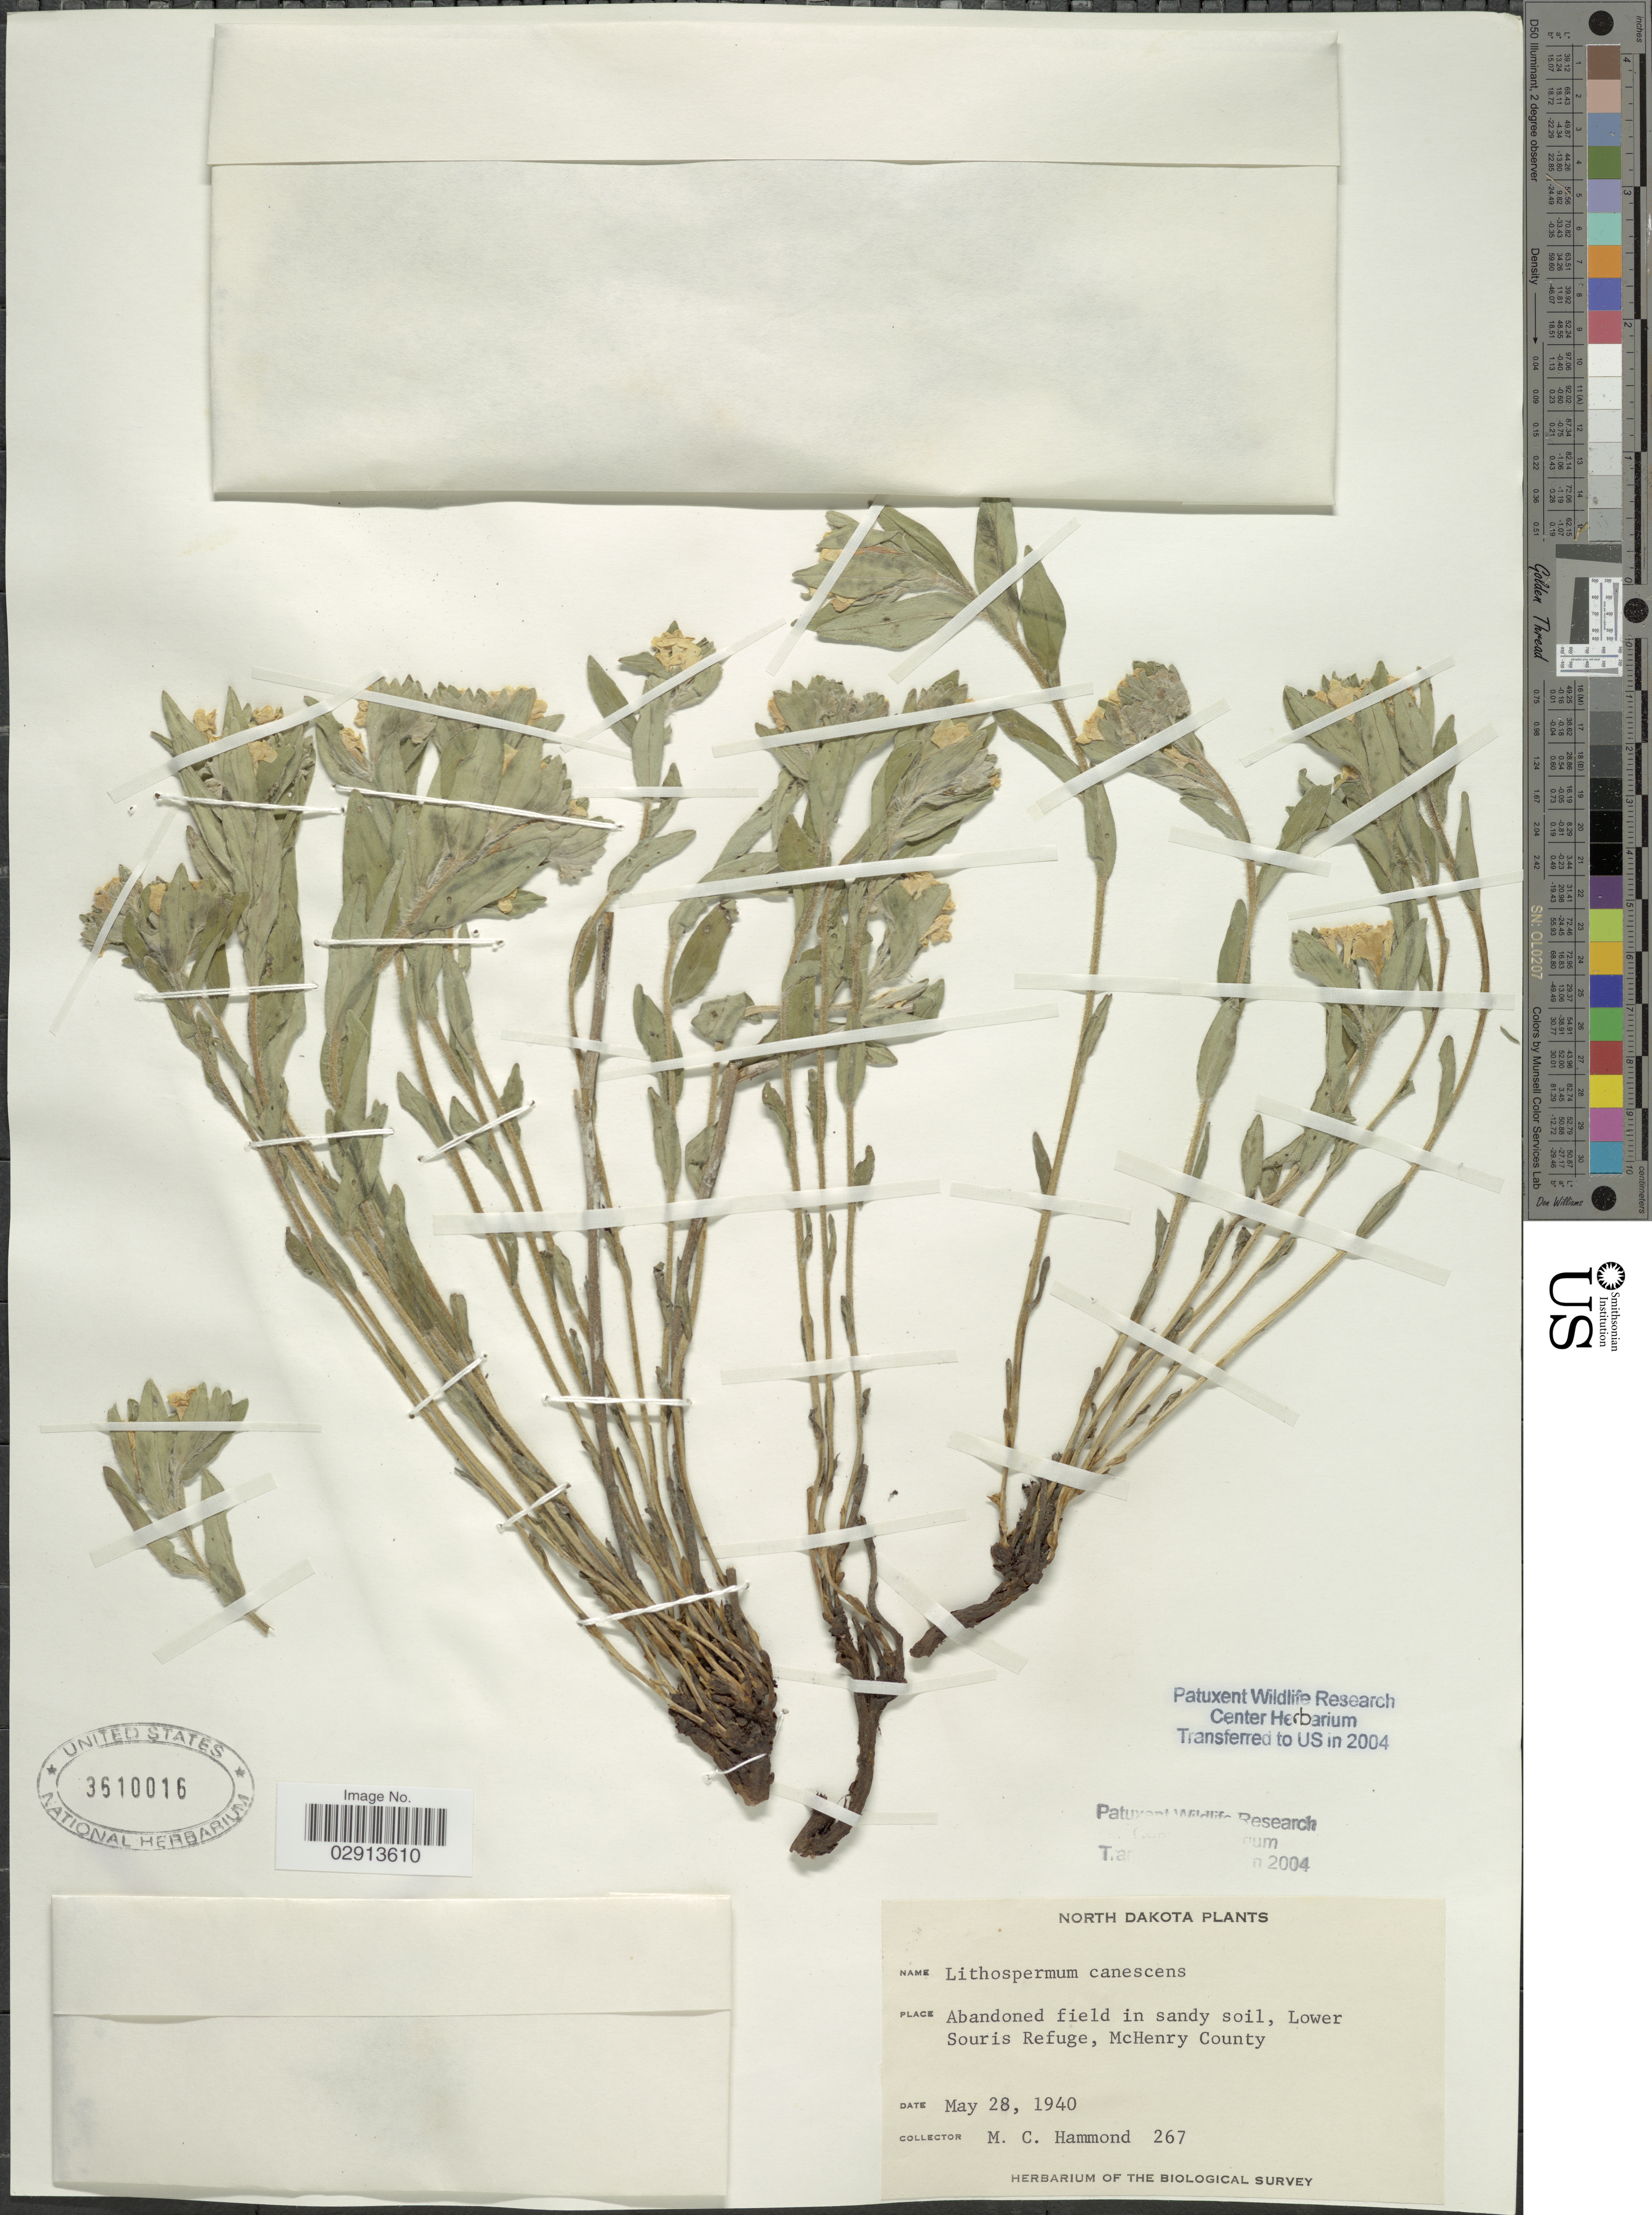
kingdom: Plantae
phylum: Tracheophyta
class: Magnoliopsida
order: Boraginales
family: Boraginaceae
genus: Lithospermum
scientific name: Lithospermum canescens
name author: (Michx.) Lehm.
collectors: M. Hammond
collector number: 267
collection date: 1940-05-28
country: United States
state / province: North Dakota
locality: Abandoned field in sandy soil, Lower Souris Refuge, McHenry County.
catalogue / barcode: US 3610016